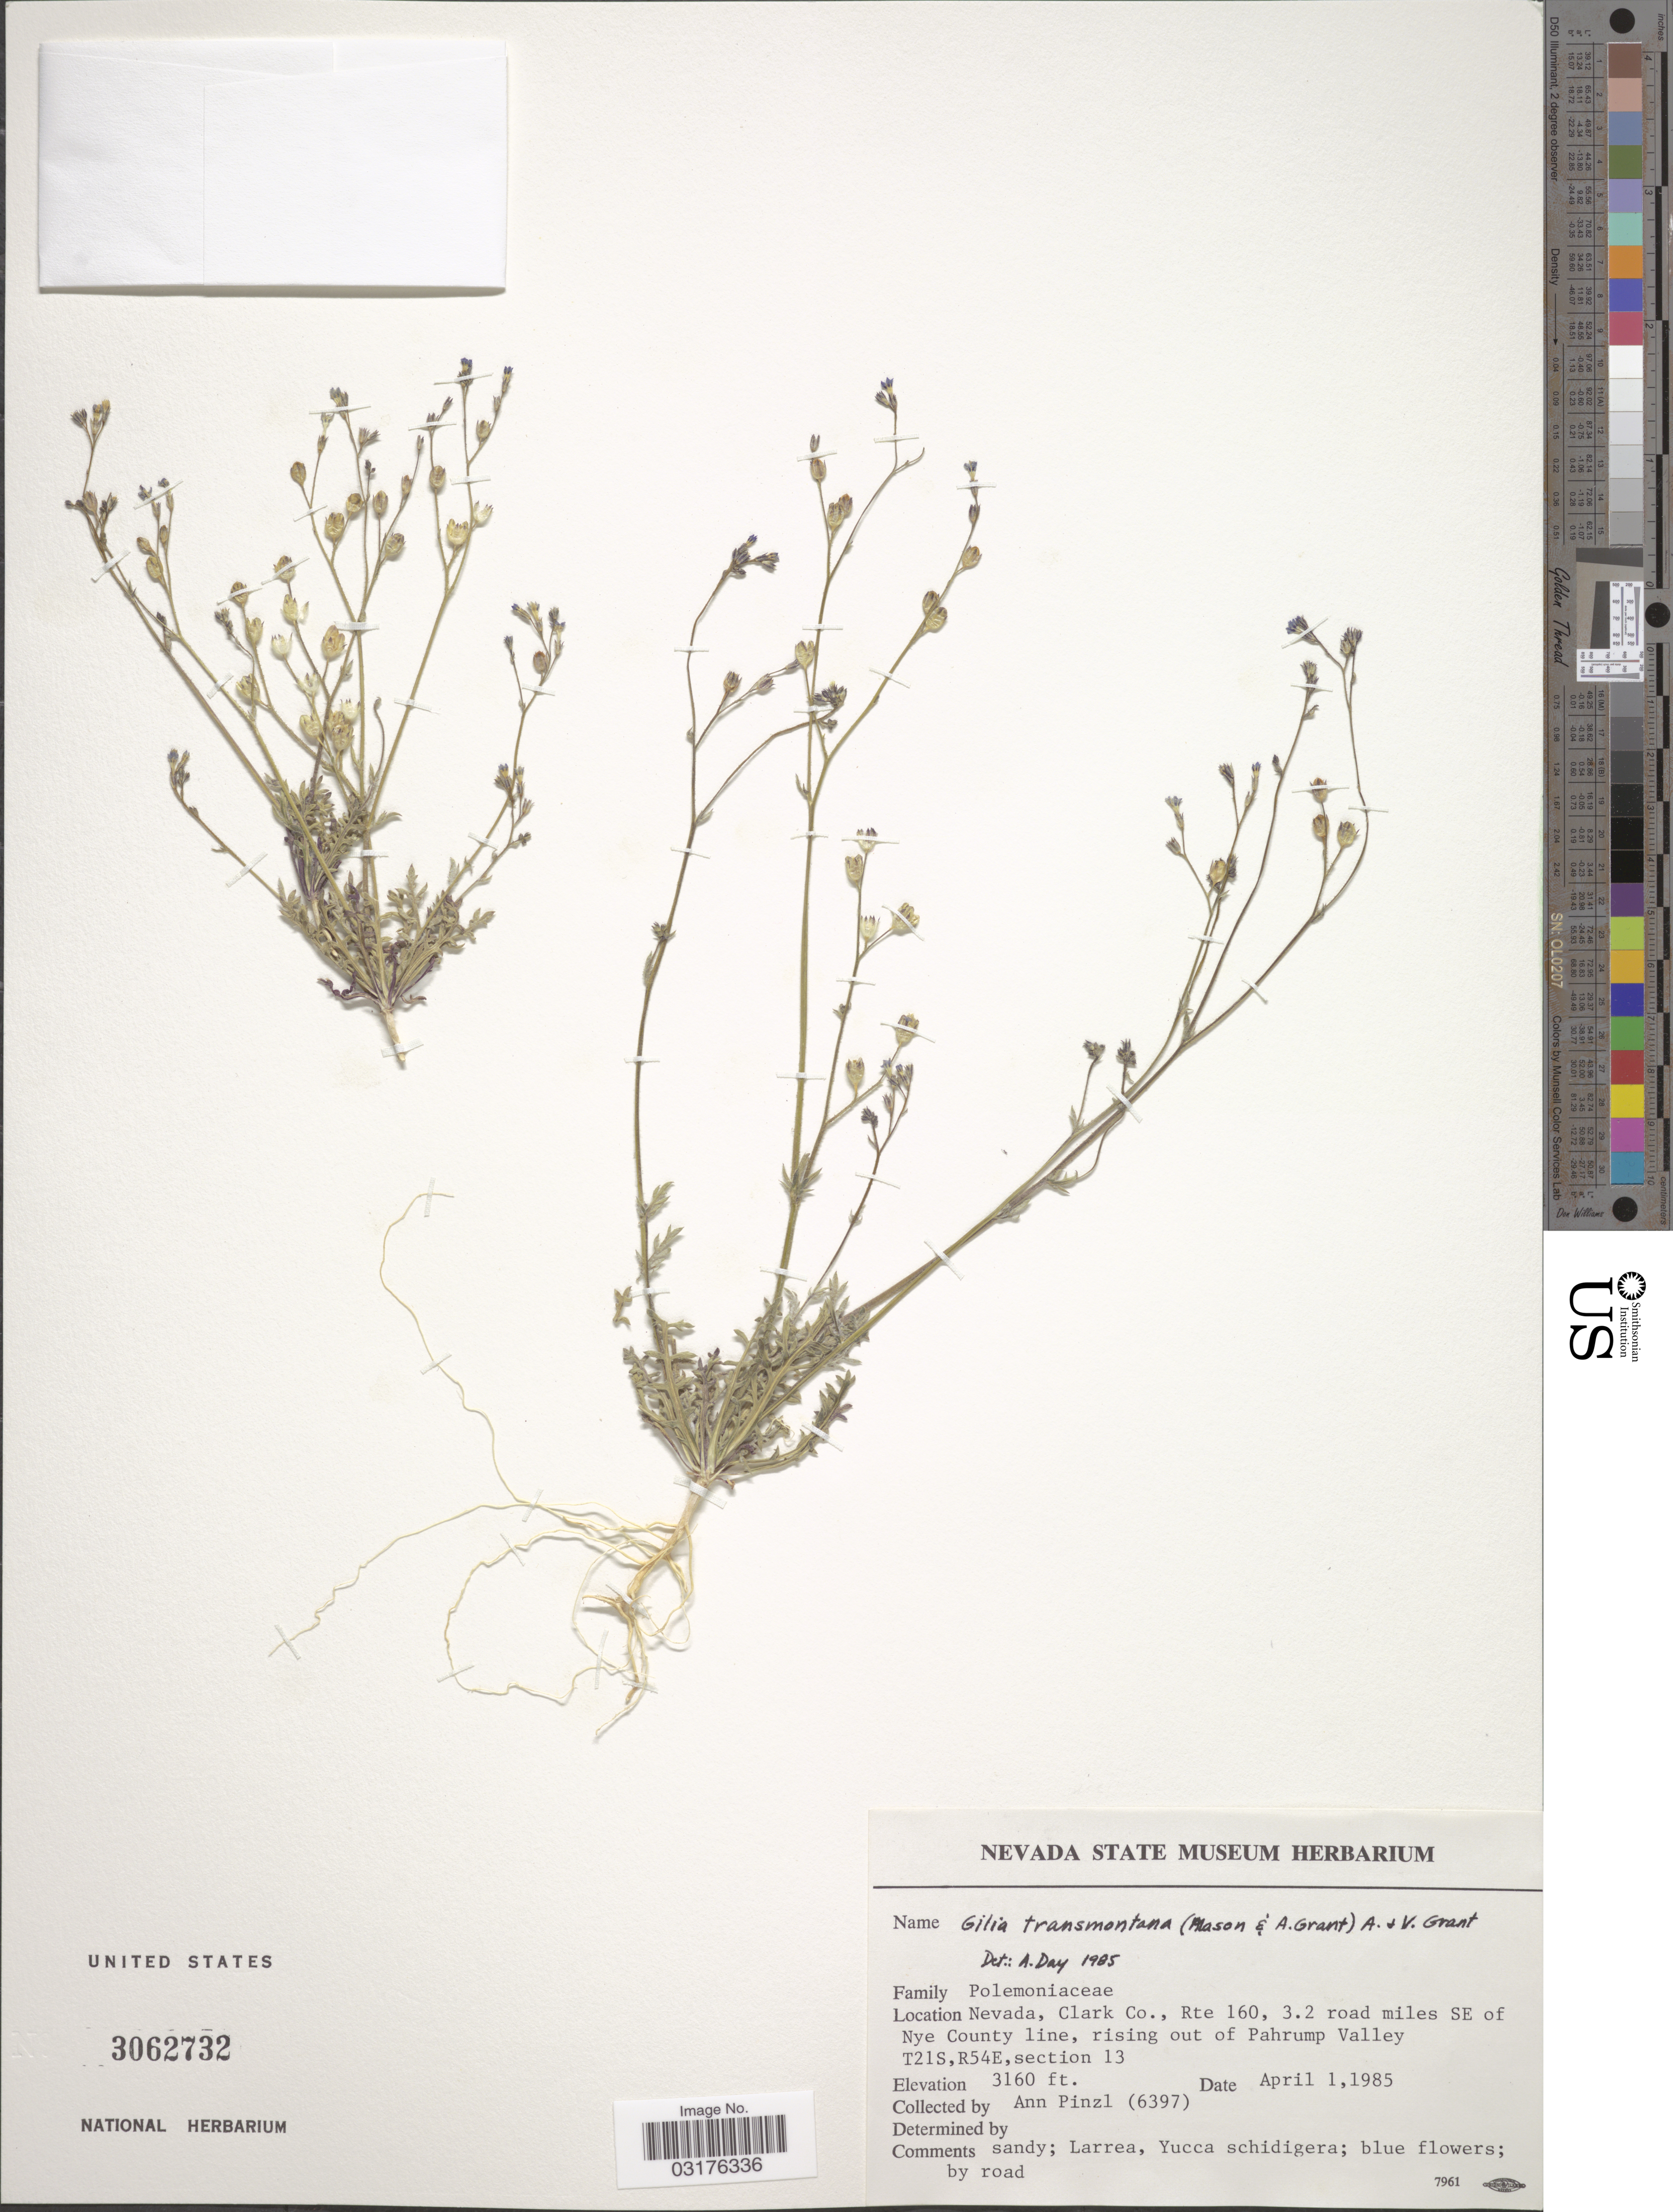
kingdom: Plantae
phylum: Tracheophyta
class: Magnoliopsida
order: Ericales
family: Polemoniaceae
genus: Gilia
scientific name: Gilia transmontana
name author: (H. Mason & A.D. Grant) A.D. Grant & V.E. Grant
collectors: A. Pinzl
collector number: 6397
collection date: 1985-04-01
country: United States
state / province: Nevada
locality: Clark Co., Rte 160, 3.2 road miles SE of Nye County line, rising out of Pahrump Valley, T21S, R54E, section 13.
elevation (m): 963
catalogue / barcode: US 3062732